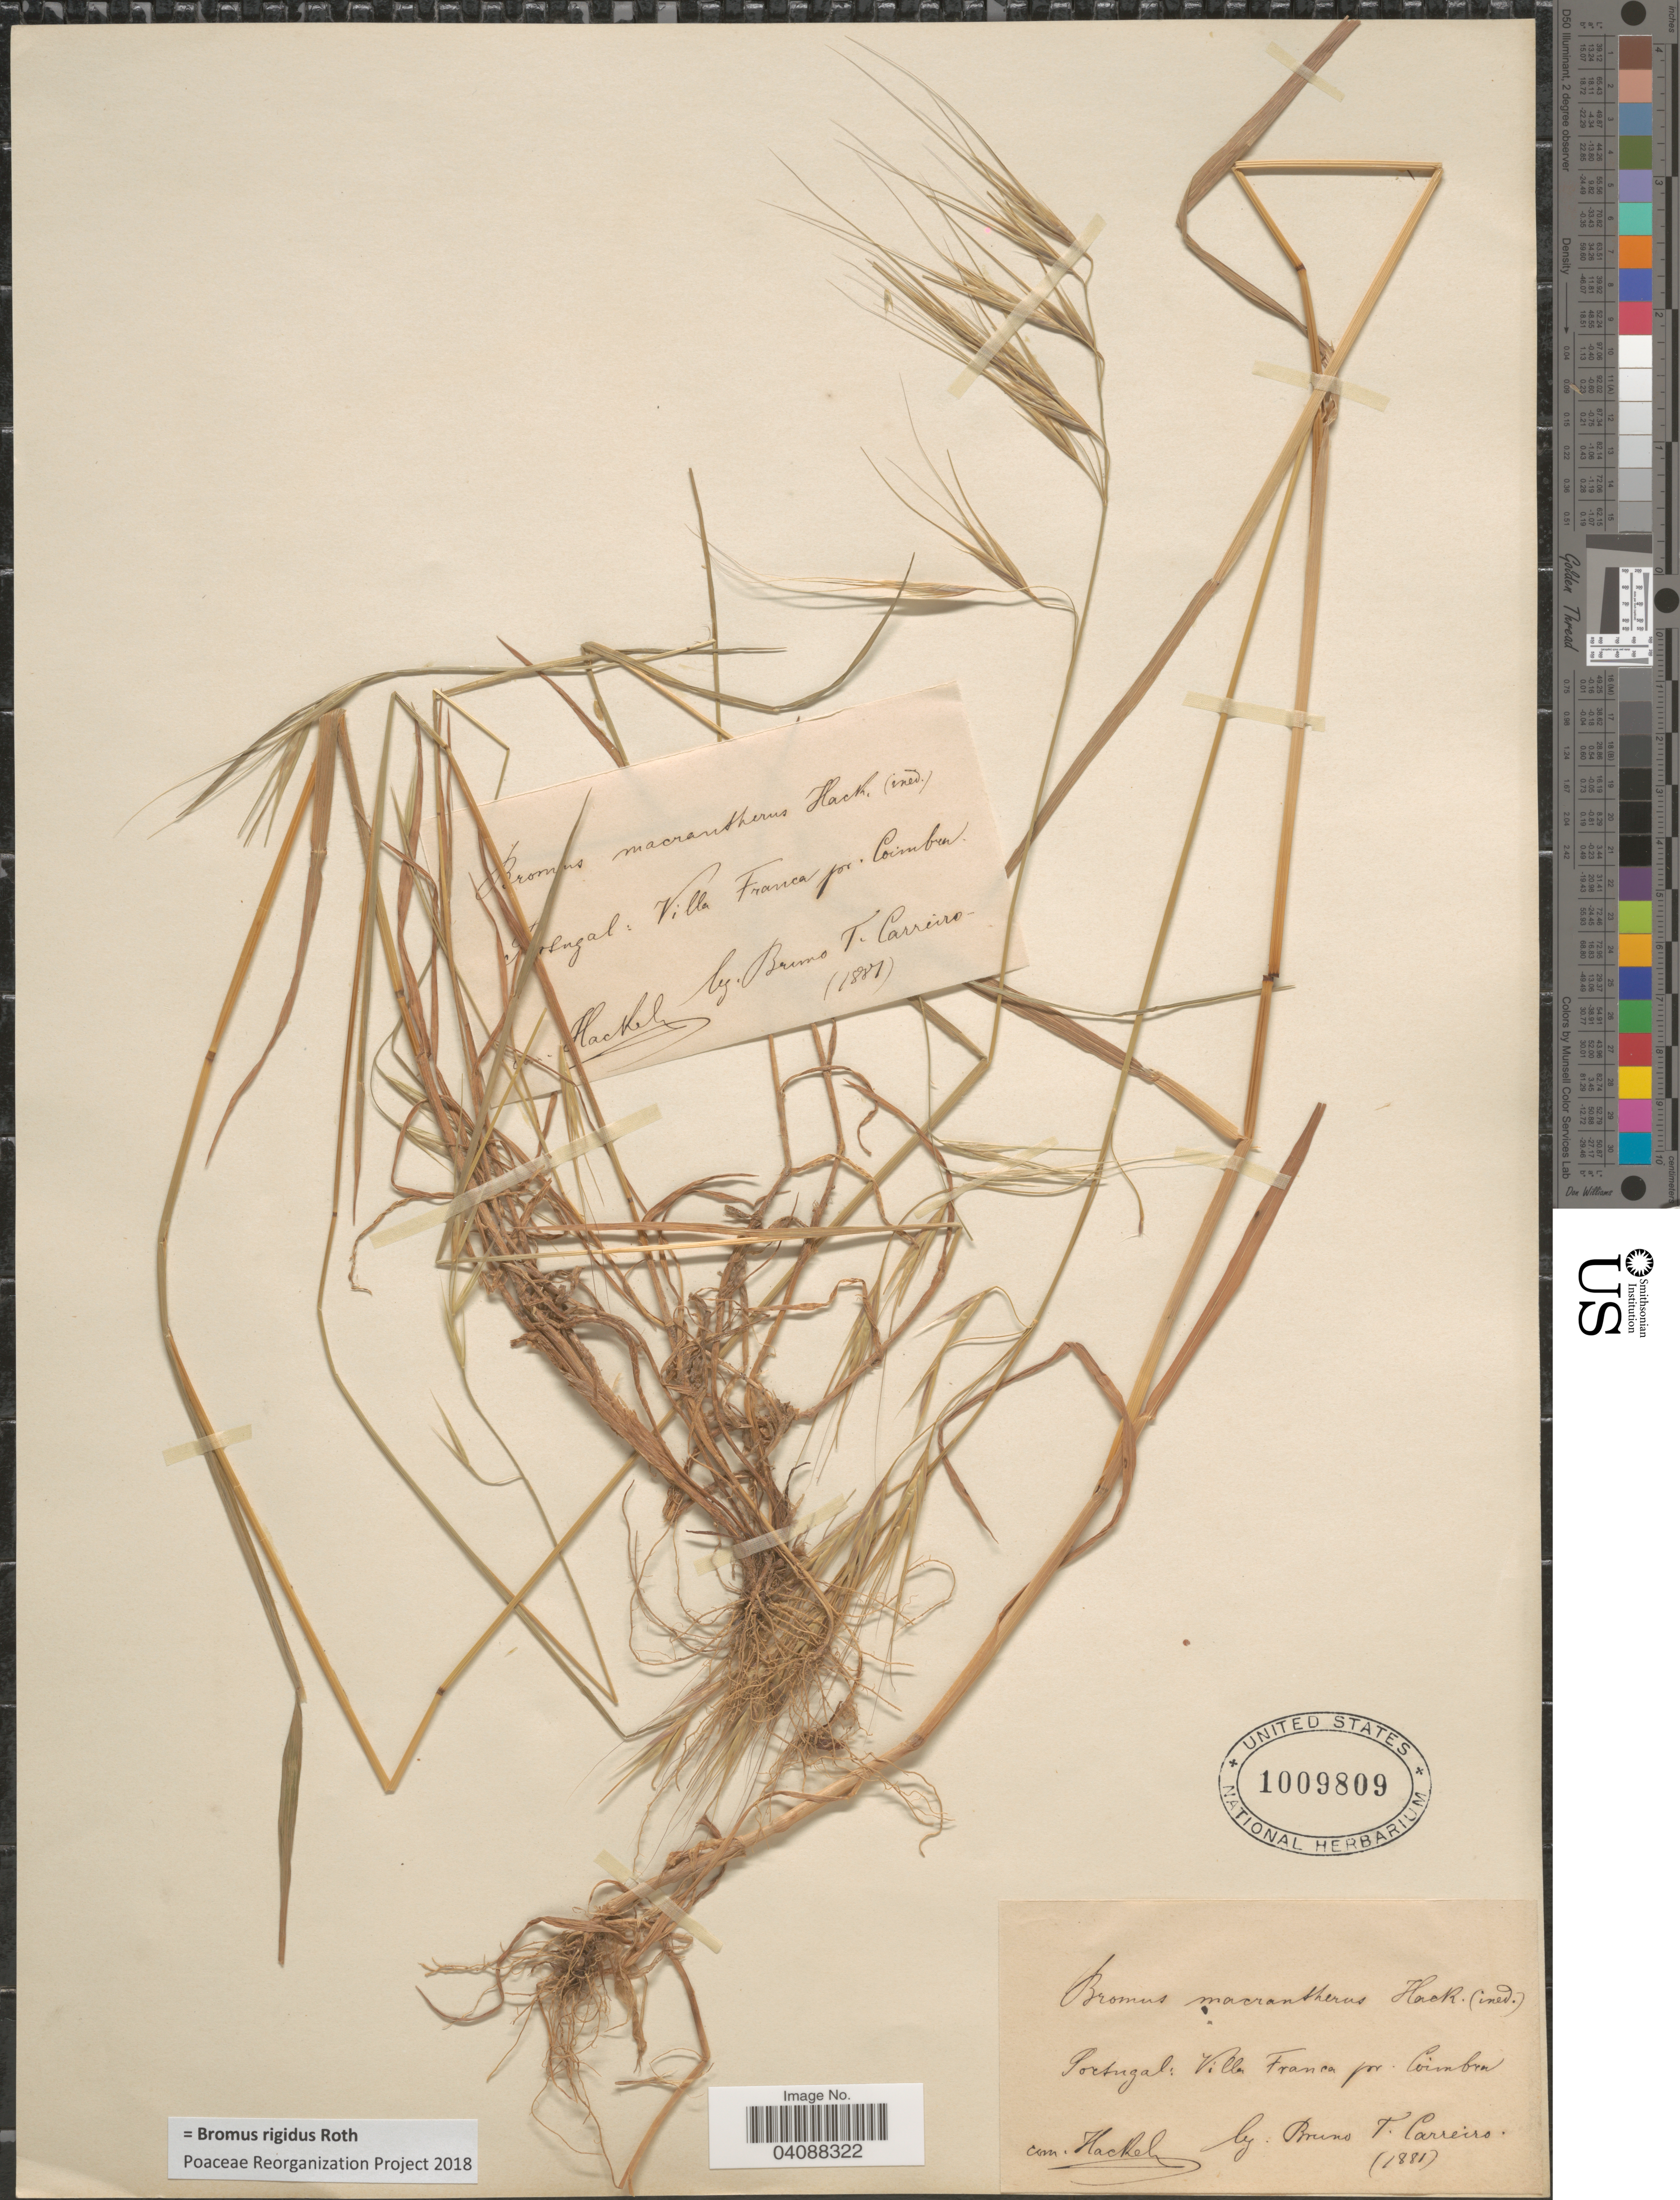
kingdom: Plantae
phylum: Tracheophyta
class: Liliopsida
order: Poales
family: Poaceae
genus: Bromus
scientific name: Bromus rigidus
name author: Roth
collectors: B. S. Tavares Carreiro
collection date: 1881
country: Portugal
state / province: Coimbra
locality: Villa Franca pr. Coimbra.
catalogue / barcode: US 1009809